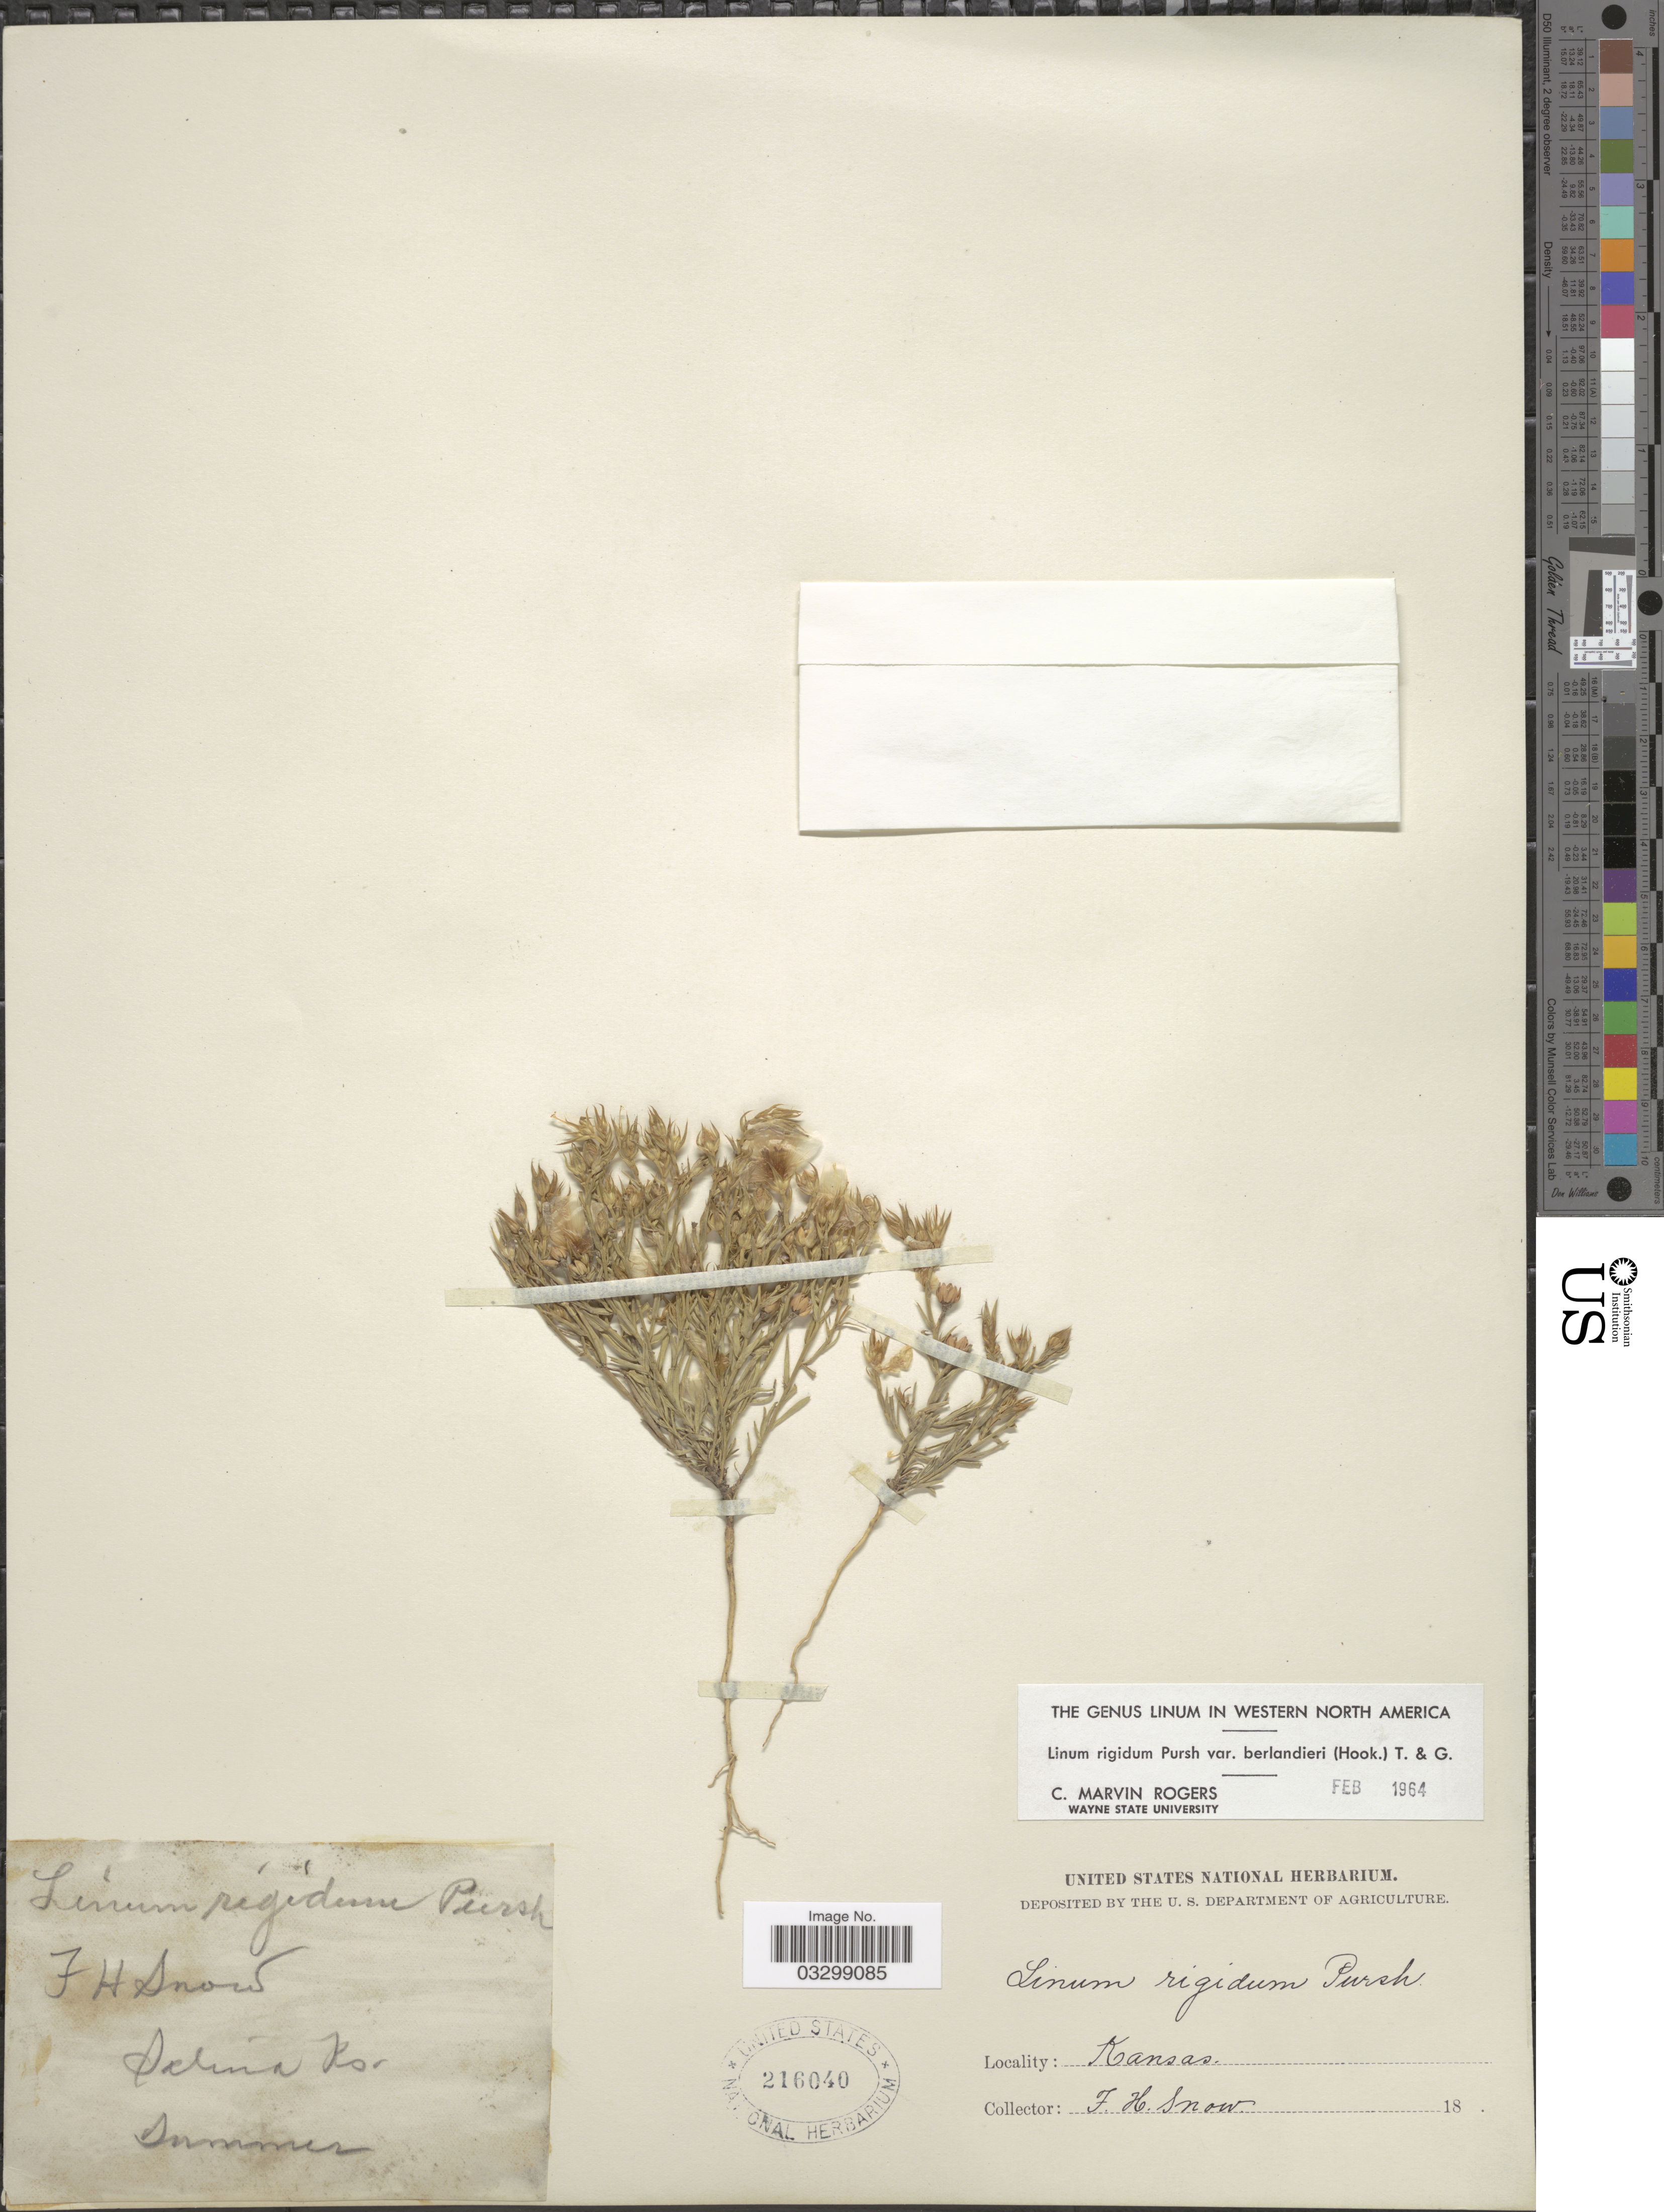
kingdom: Plantae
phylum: Tracheophyta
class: Magnoliopsida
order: Malpighiales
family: Linaceae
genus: Linum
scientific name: Linum rigidum var. berlandieri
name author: Pursh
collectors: F. H. Snow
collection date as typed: Summer 18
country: United States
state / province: Kansas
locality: Salina Ks.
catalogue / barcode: US 216040